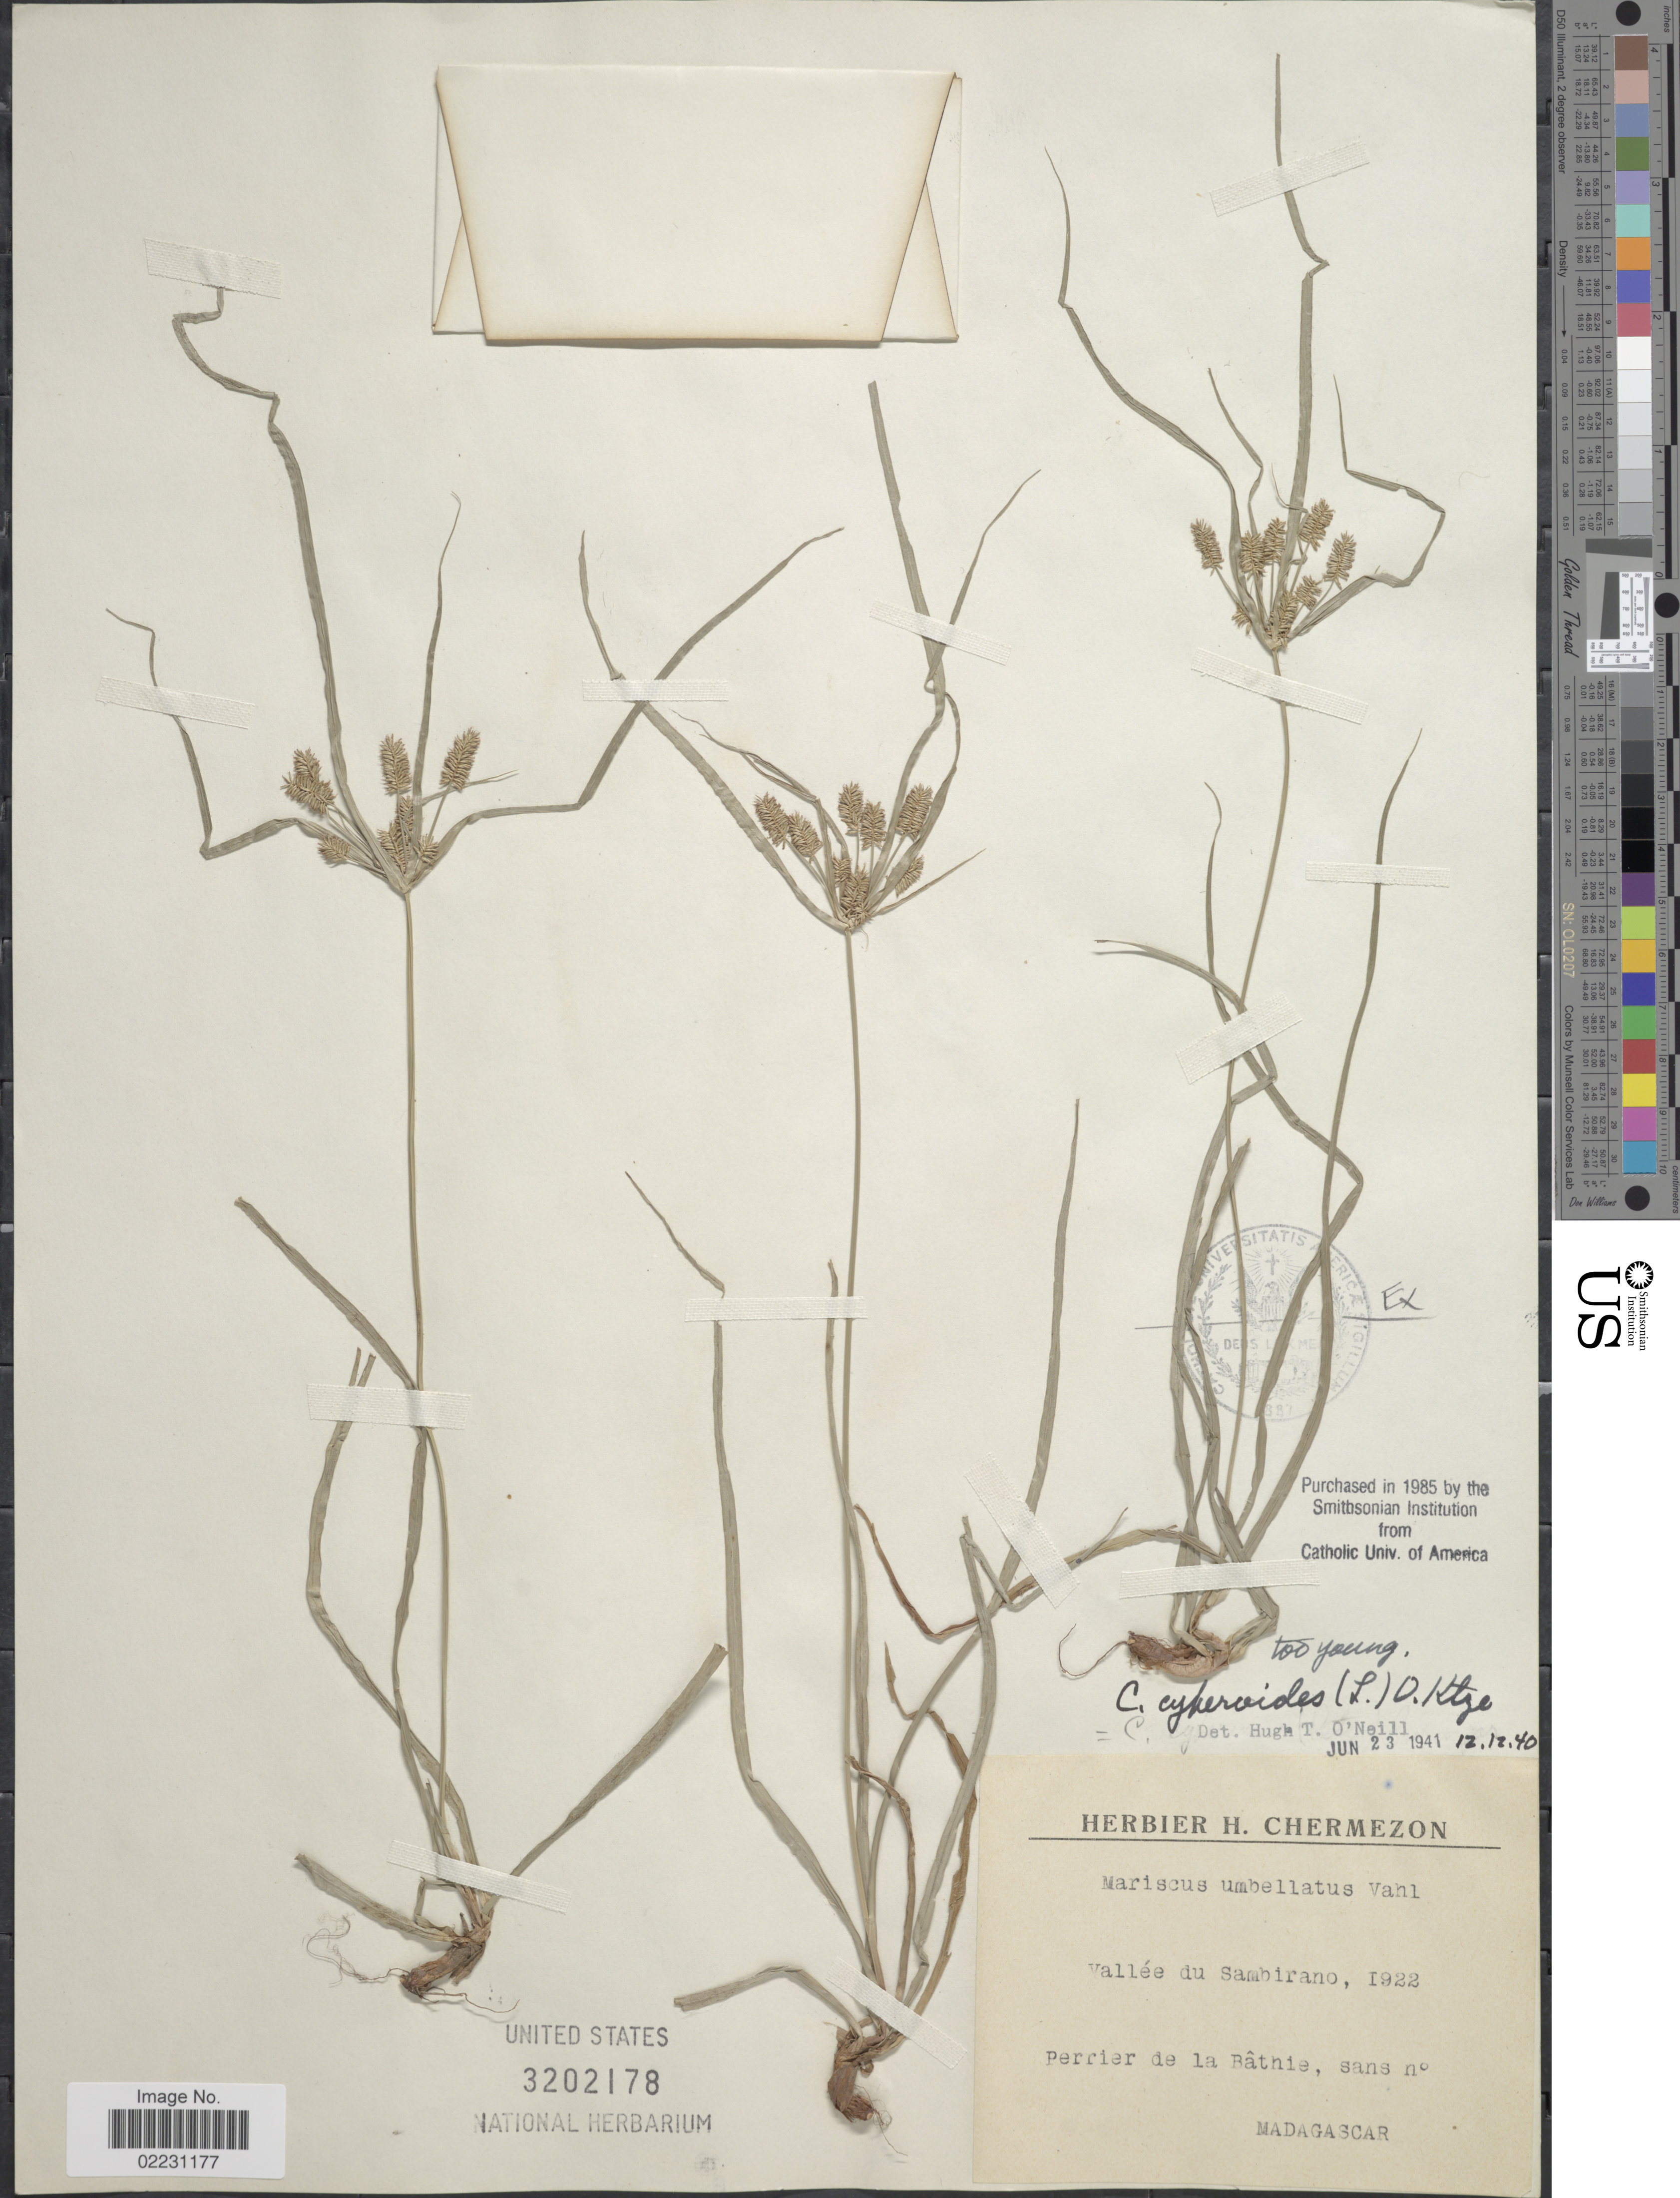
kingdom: Plantae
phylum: Tracheophyta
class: Liliopsida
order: Poales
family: Cyperaceae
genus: Cyperus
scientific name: Cyperus cyperoides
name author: (L.) Kuntze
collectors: Perrier de la Bâthie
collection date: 1922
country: Madagascar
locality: Valee du Sambirano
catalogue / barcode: US 3202178